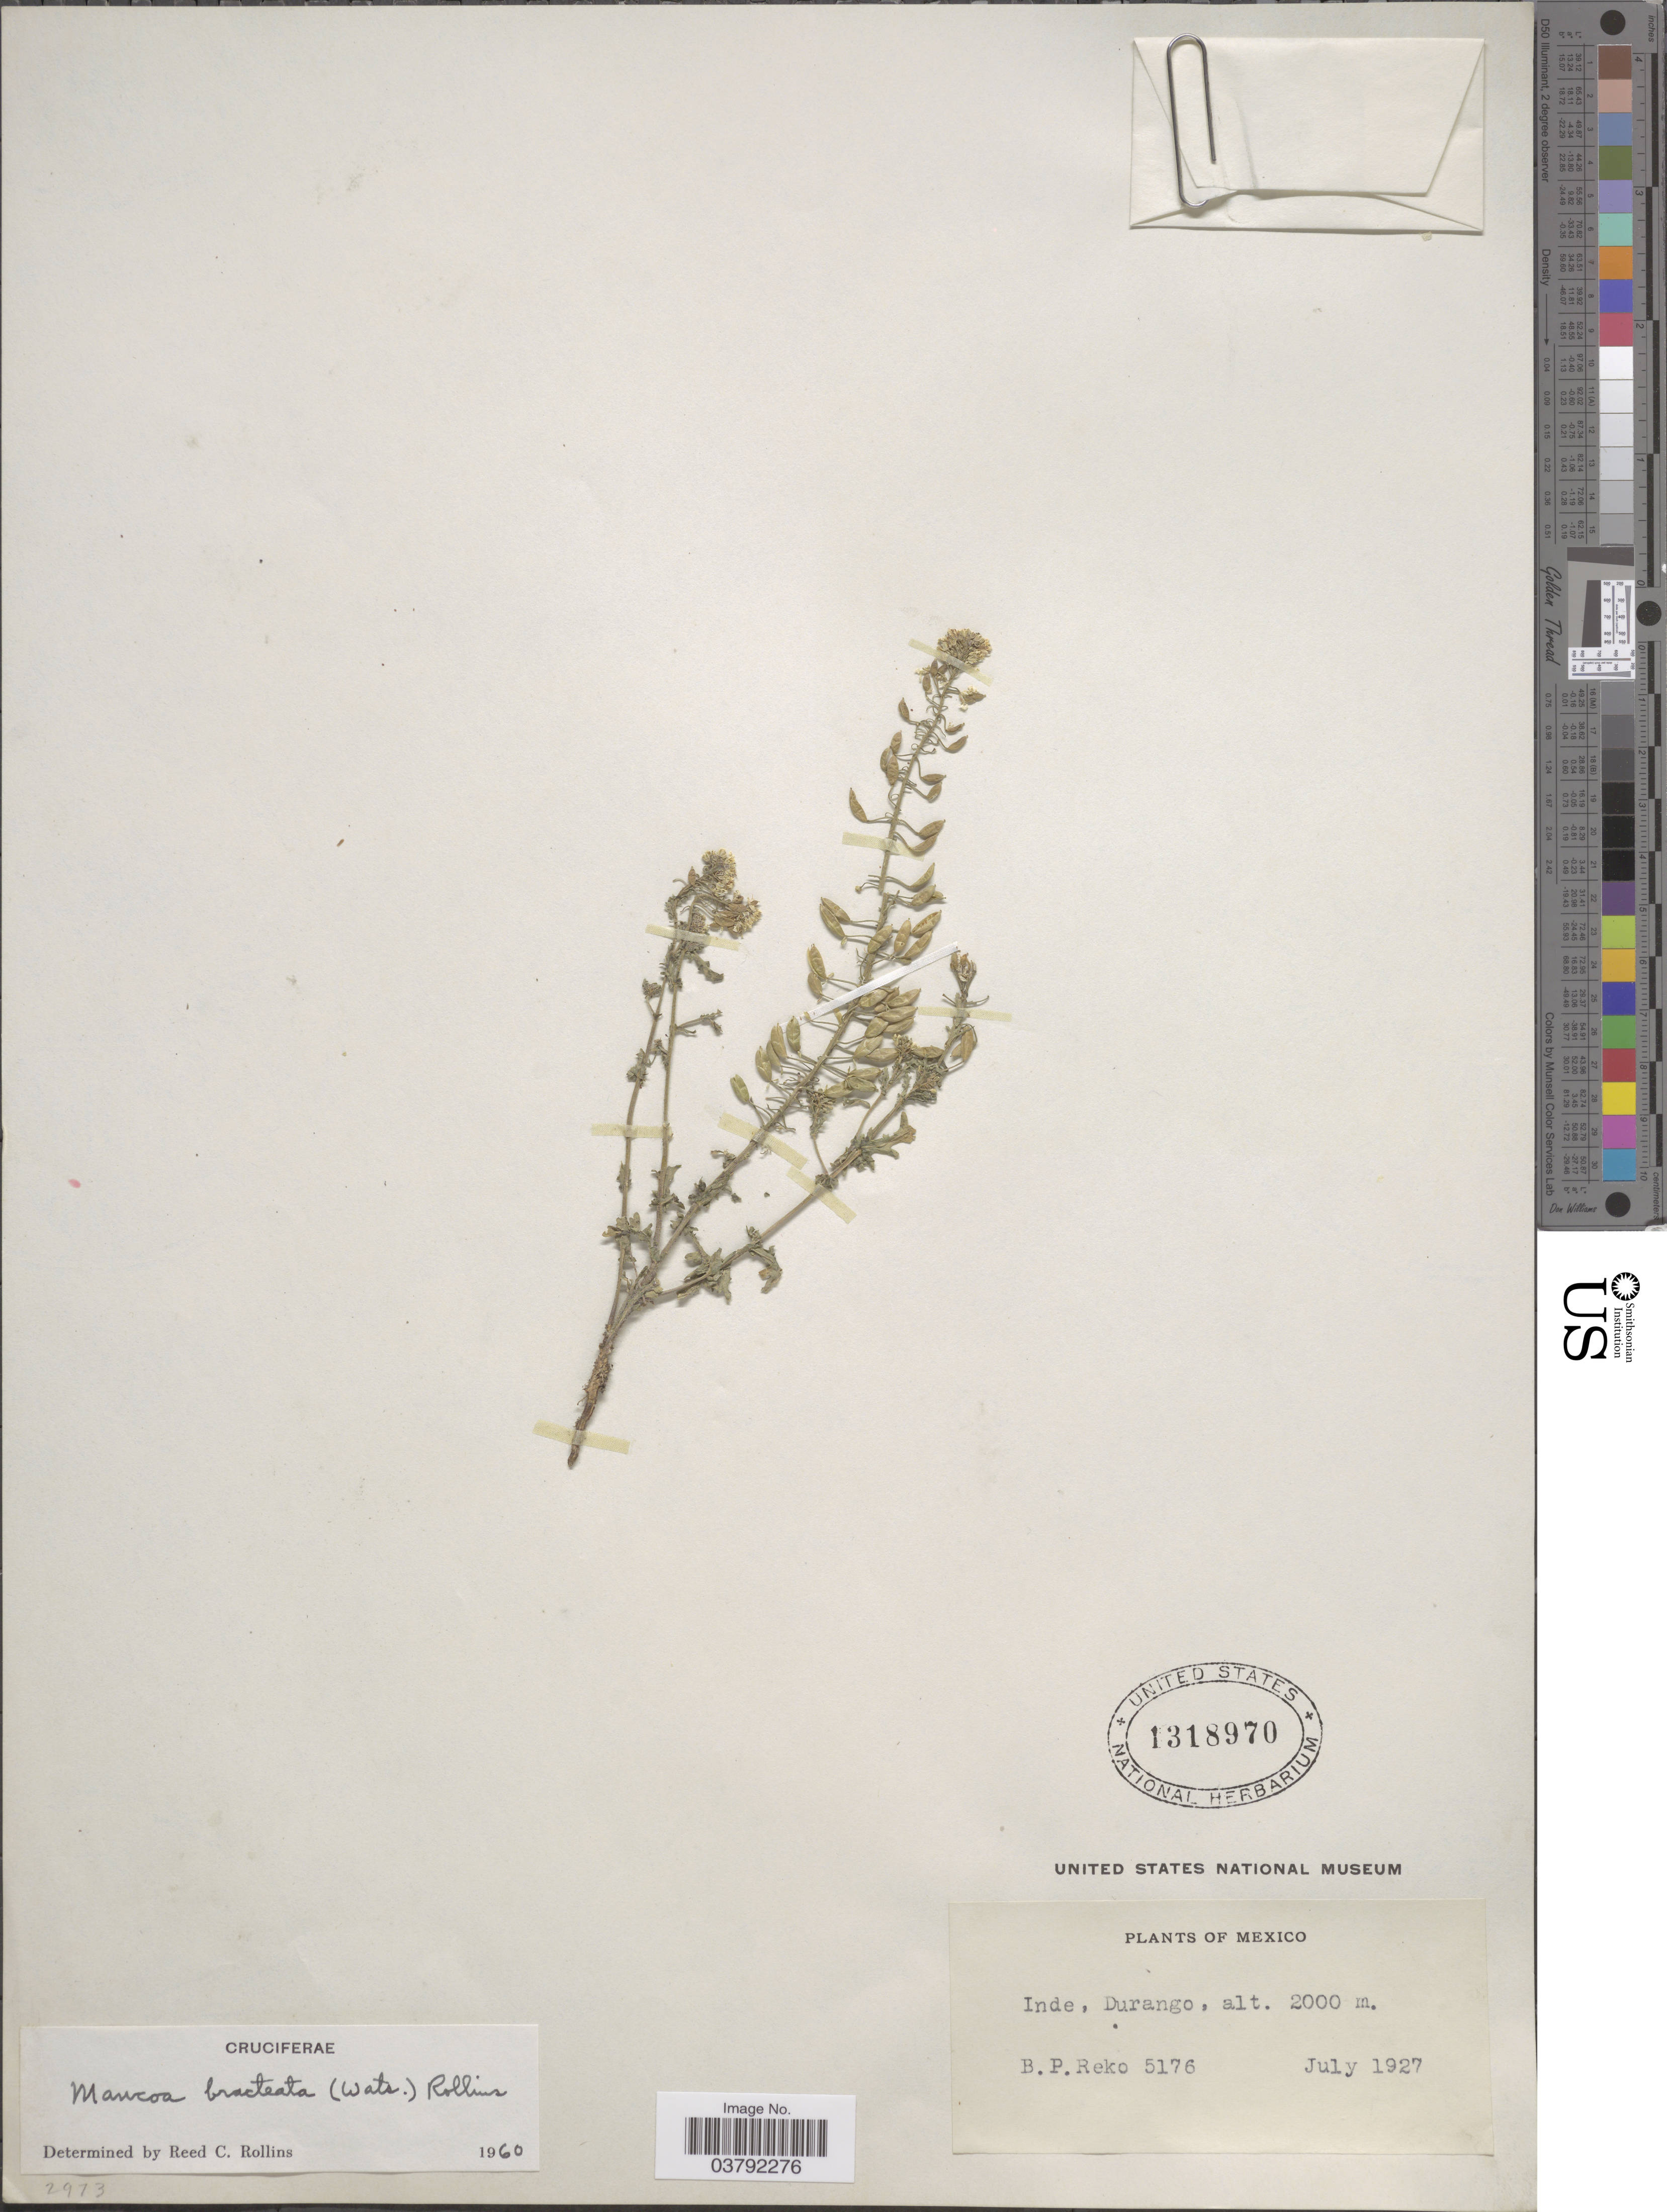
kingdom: Plantae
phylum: Tracheophyta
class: Magnoliopsida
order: Brassicales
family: Brassicaceae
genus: Mancoa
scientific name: Mancoa bracteata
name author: (S. Watson) Rollins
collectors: B. P. Reko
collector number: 5176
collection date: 1927-07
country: Mexico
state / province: Durango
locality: Inde.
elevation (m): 2000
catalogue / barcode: US 1318970